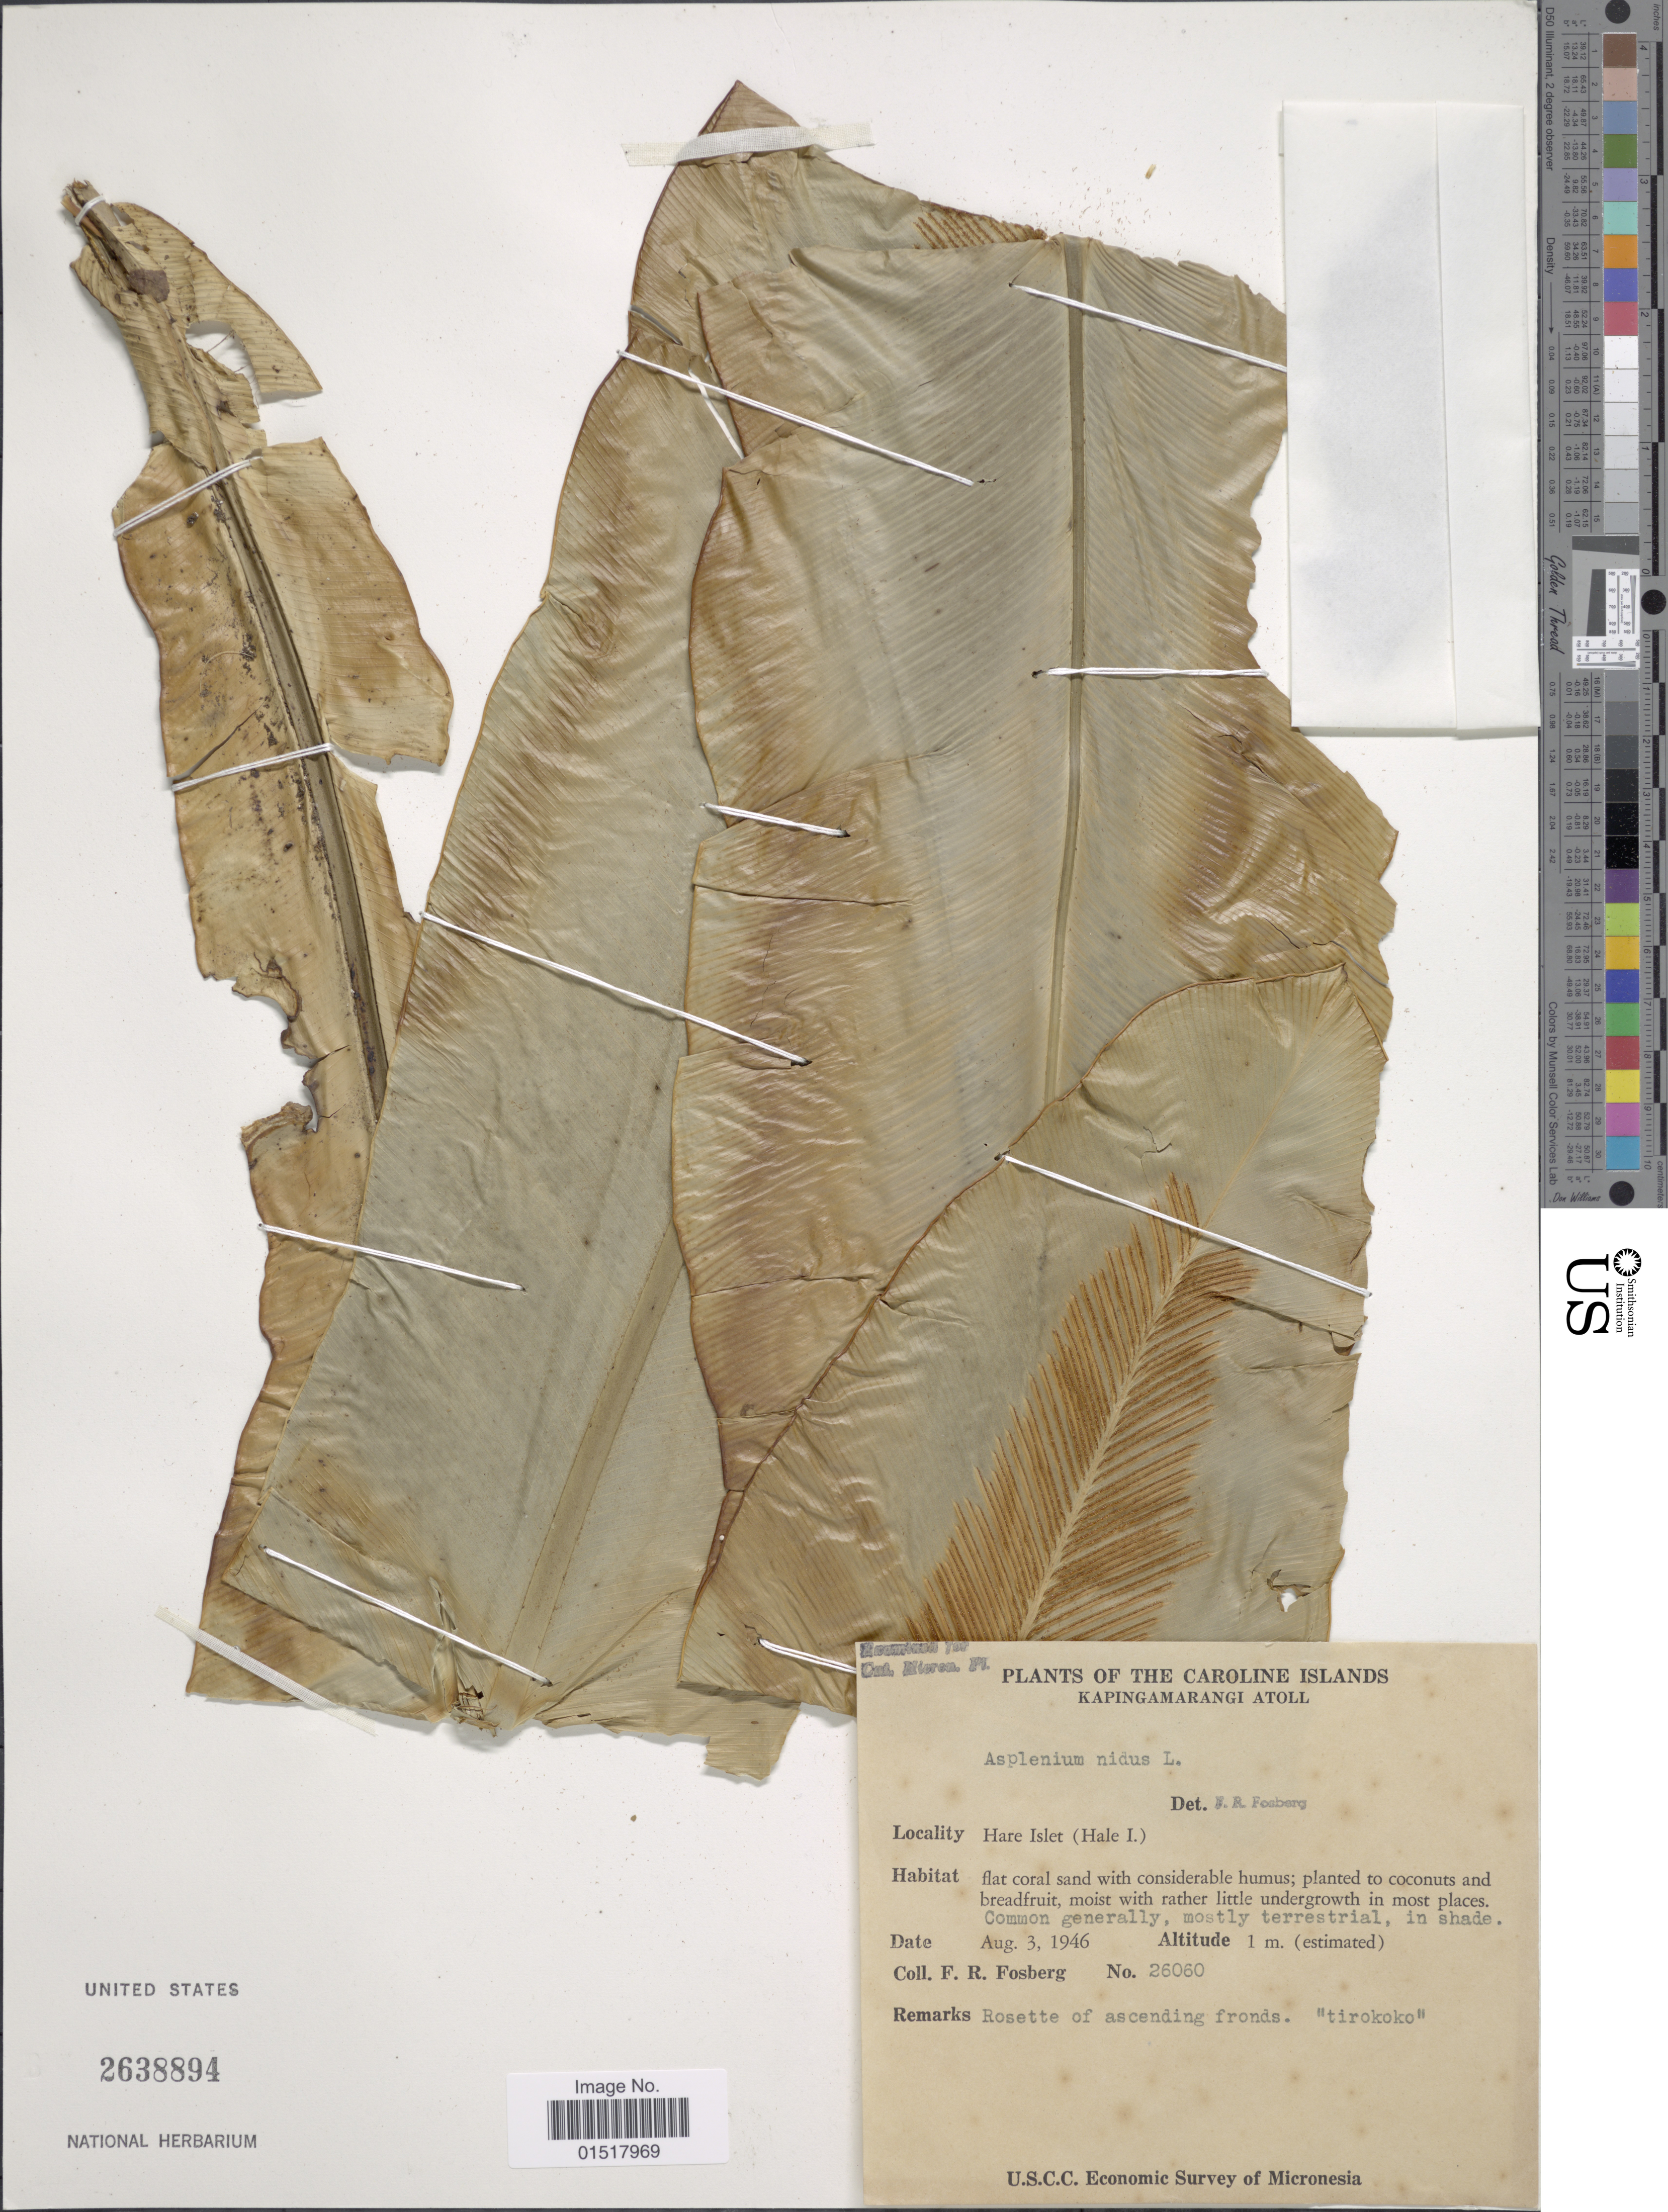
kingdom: Plantae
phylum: Tracheophyta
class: Polypodiopsida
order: Polypodiales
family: Aspleniaceae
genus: Asplenium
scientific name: Asplenium nidus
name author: L.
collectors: F. R. Fosberg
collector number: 26060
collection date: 1946-08-03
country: Micronesia, Federated States of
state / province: Pohnpei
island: Kapingamarangi Atoll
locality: Caroline Islands. Kapingamarangi Atoll. Hare Islet (Hale I.).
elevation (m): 1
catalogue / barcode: US 2638894